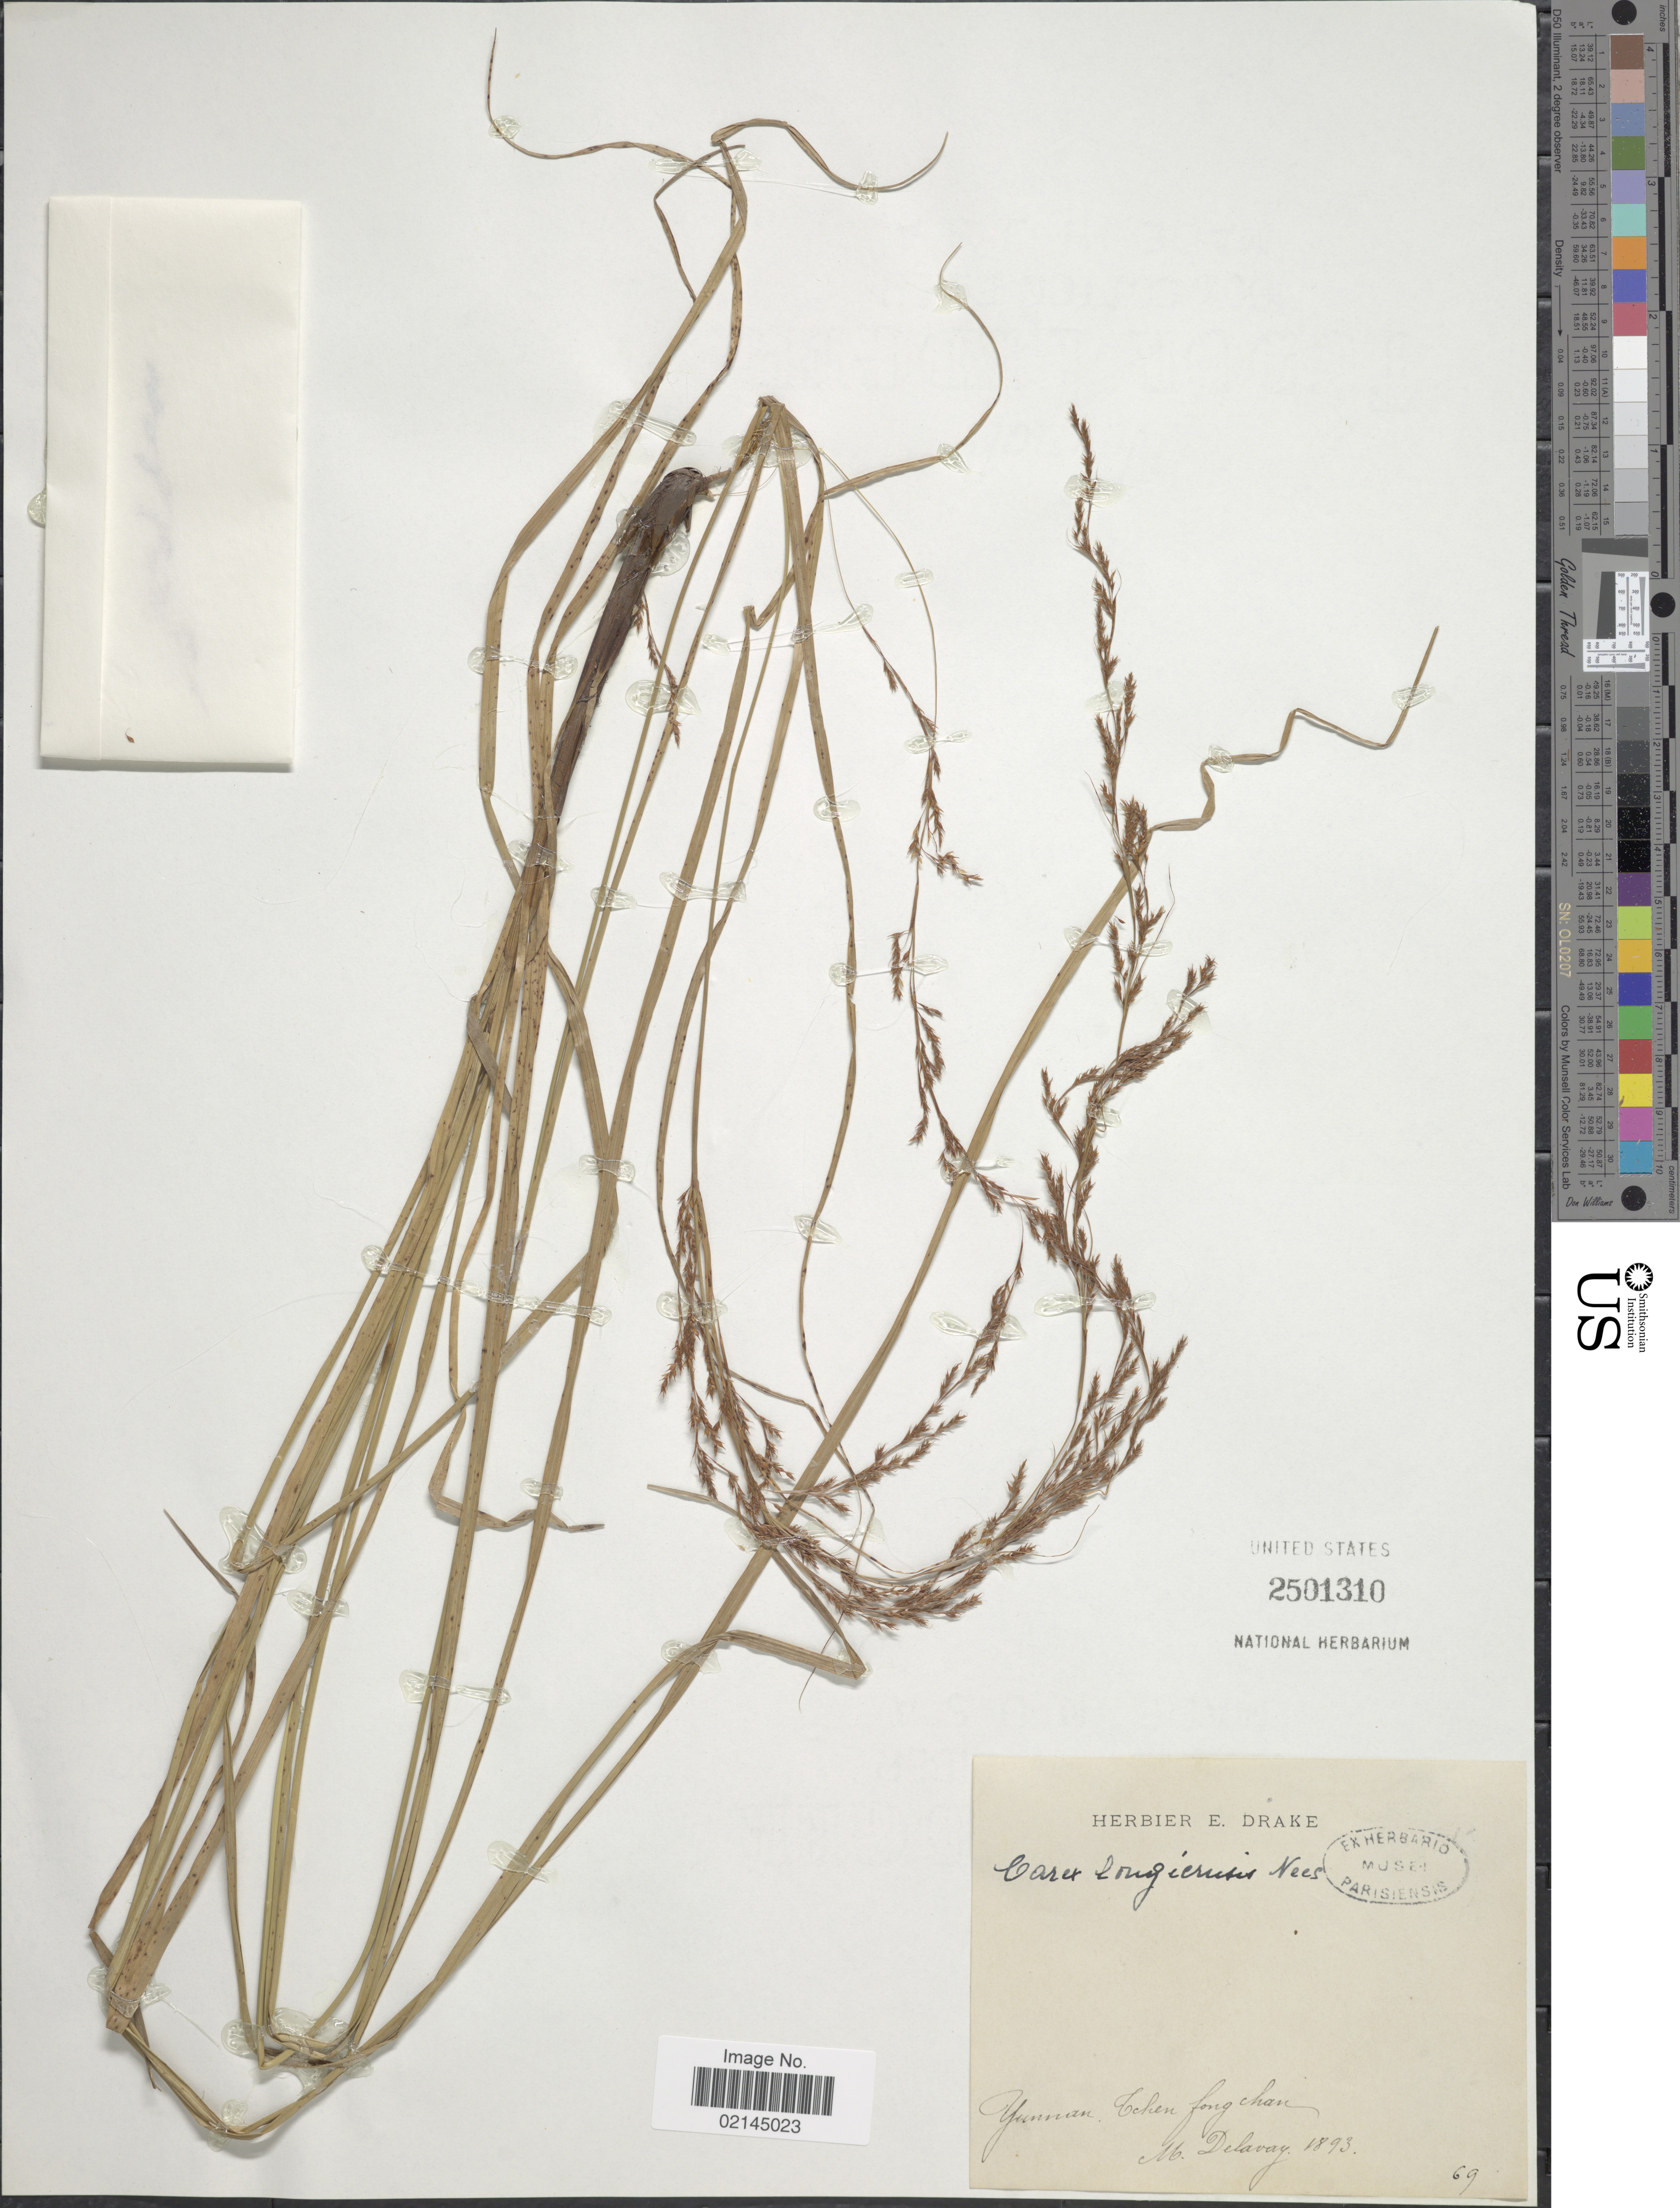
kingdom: Plantae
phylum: Tracheophyta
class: Liliopsida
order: Poales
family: Cyperaceae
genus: Carex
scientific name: Carex longicruris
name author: Nees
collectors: M. Delavay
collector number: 69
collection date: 1893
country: China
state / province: Yunnan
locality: Chen fong chan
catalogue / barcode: US 2501310